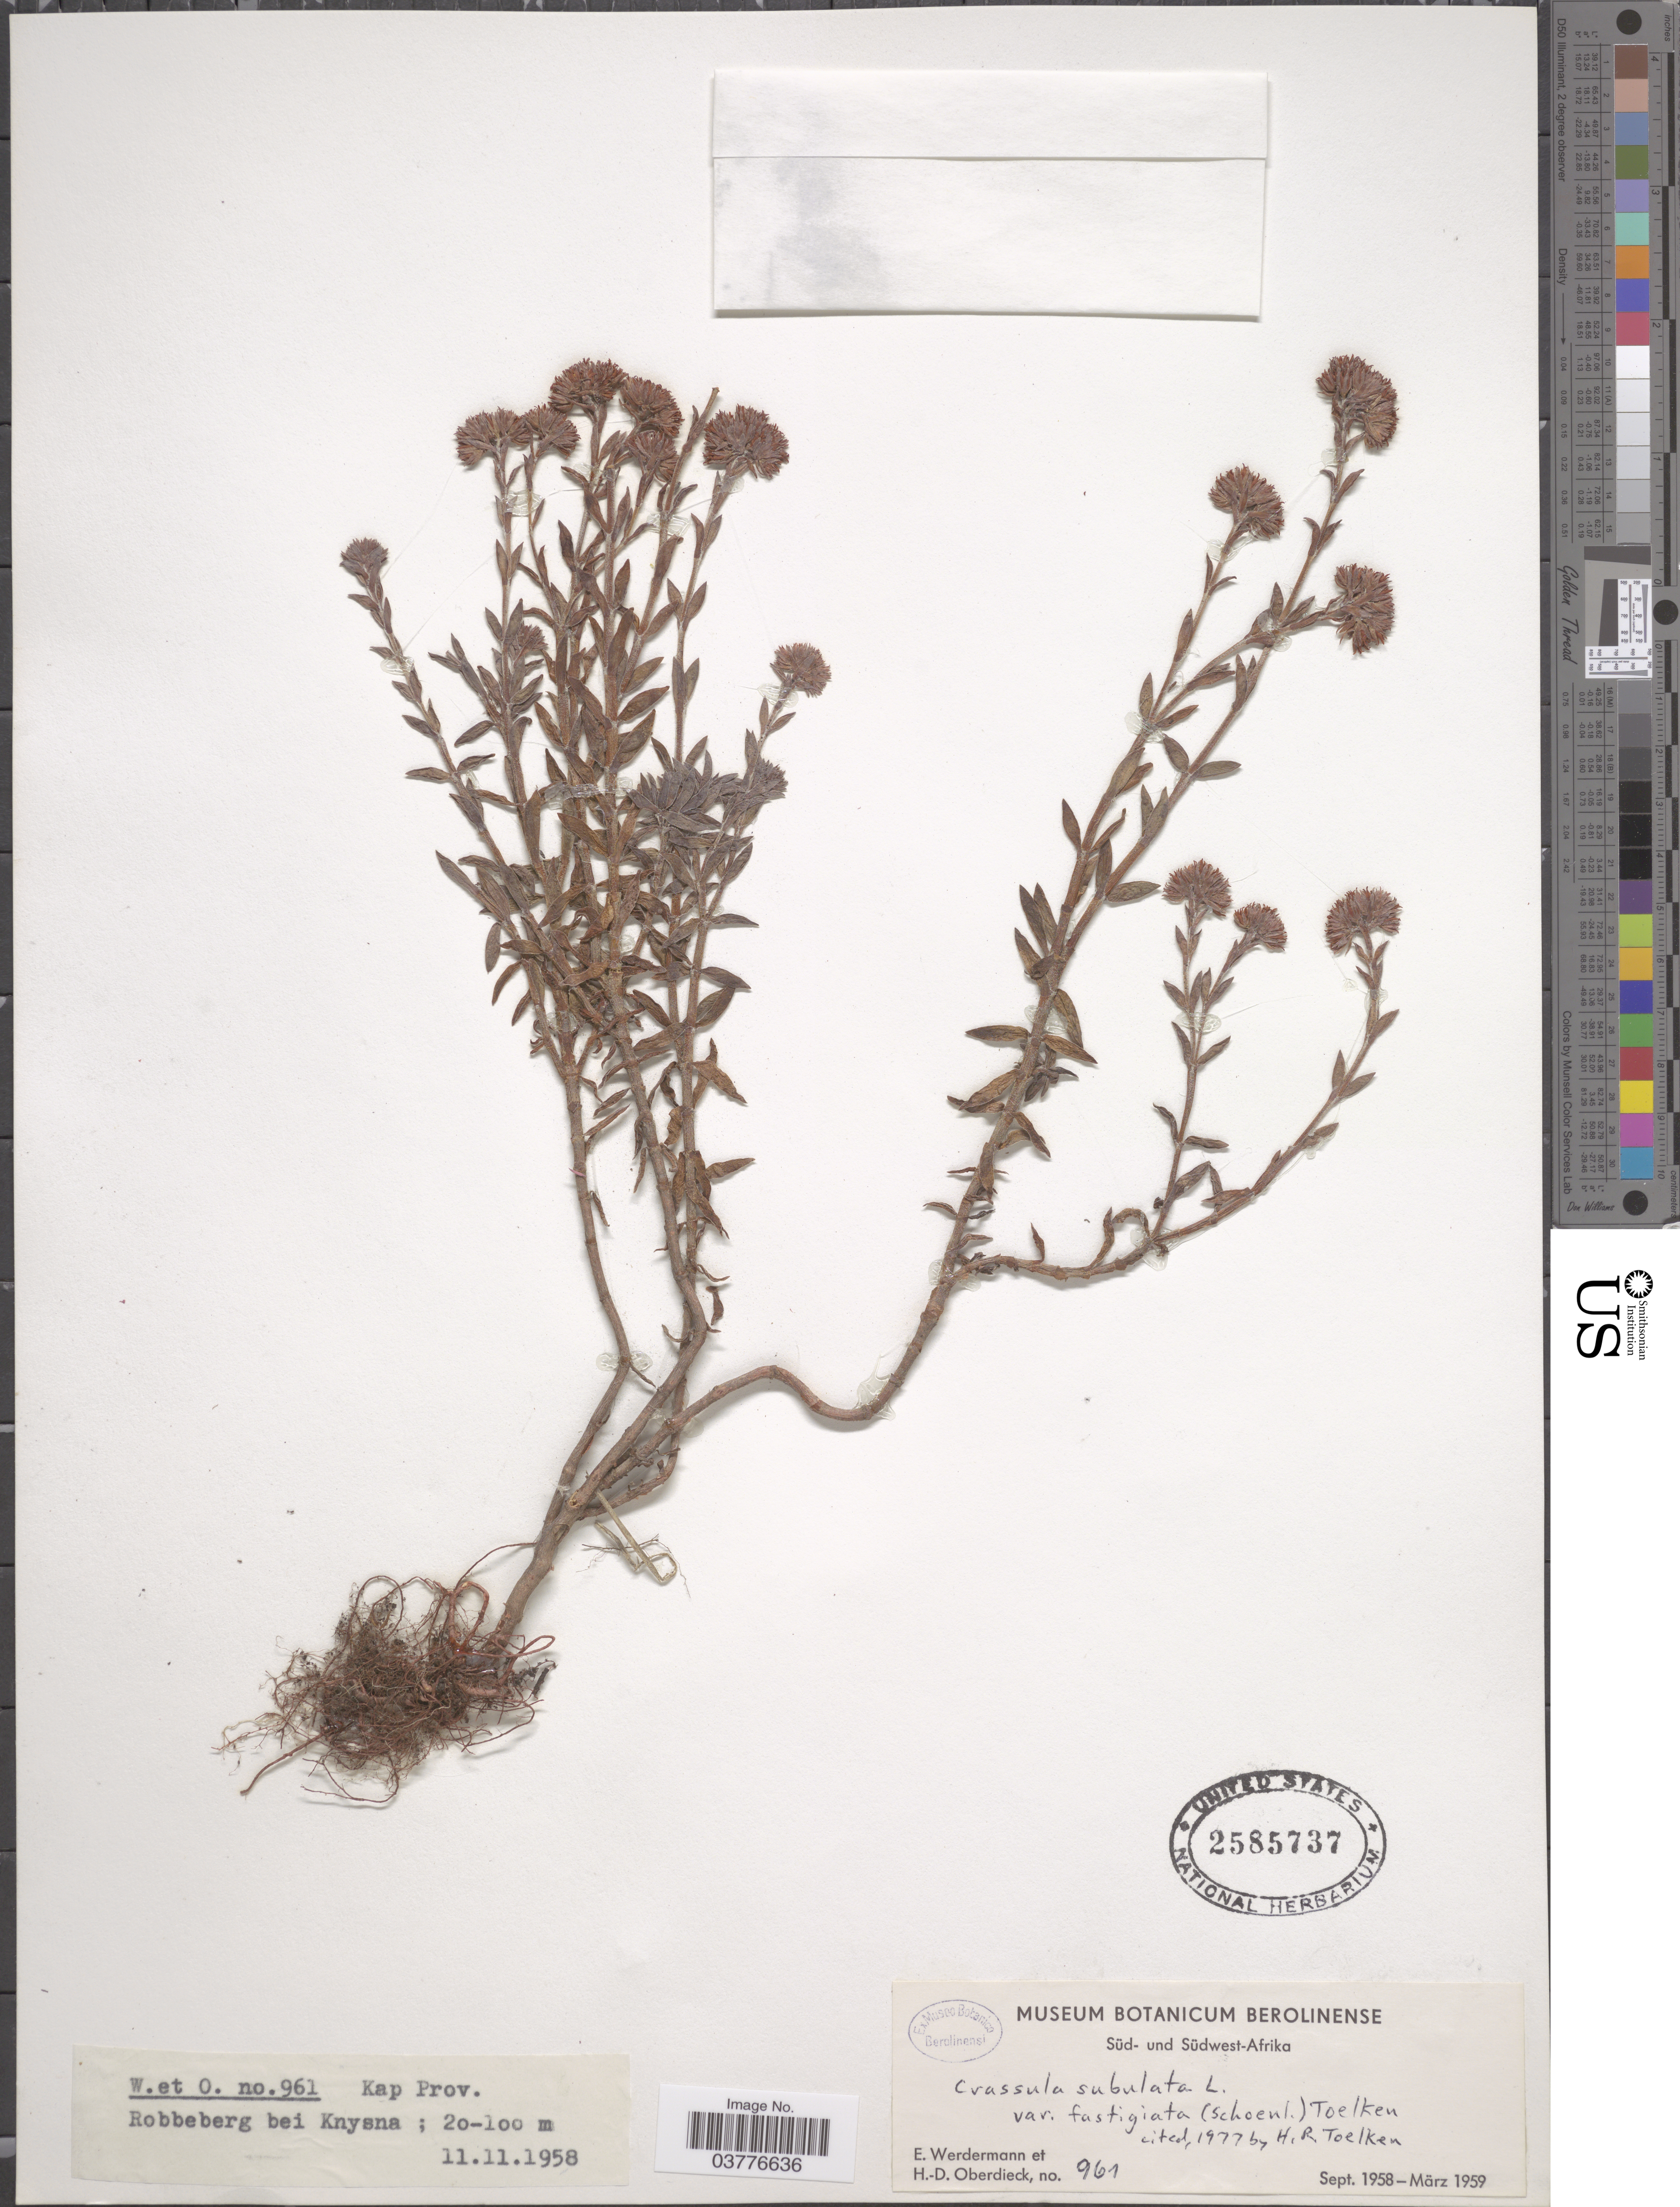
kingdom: Plantae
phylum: Tracheophyta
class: Magnoliopsida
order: Saxifragales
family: Crassulaceae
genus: Crassula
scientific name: Crassula subulata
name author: L.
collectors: E. Werdermann & H. Oberdieck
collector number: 961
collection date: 1958-11-11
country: South Africa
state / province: Western Cape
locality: Kap Prov. Robbeberg bei Knysna.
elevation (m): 20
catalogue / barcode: US 2585737